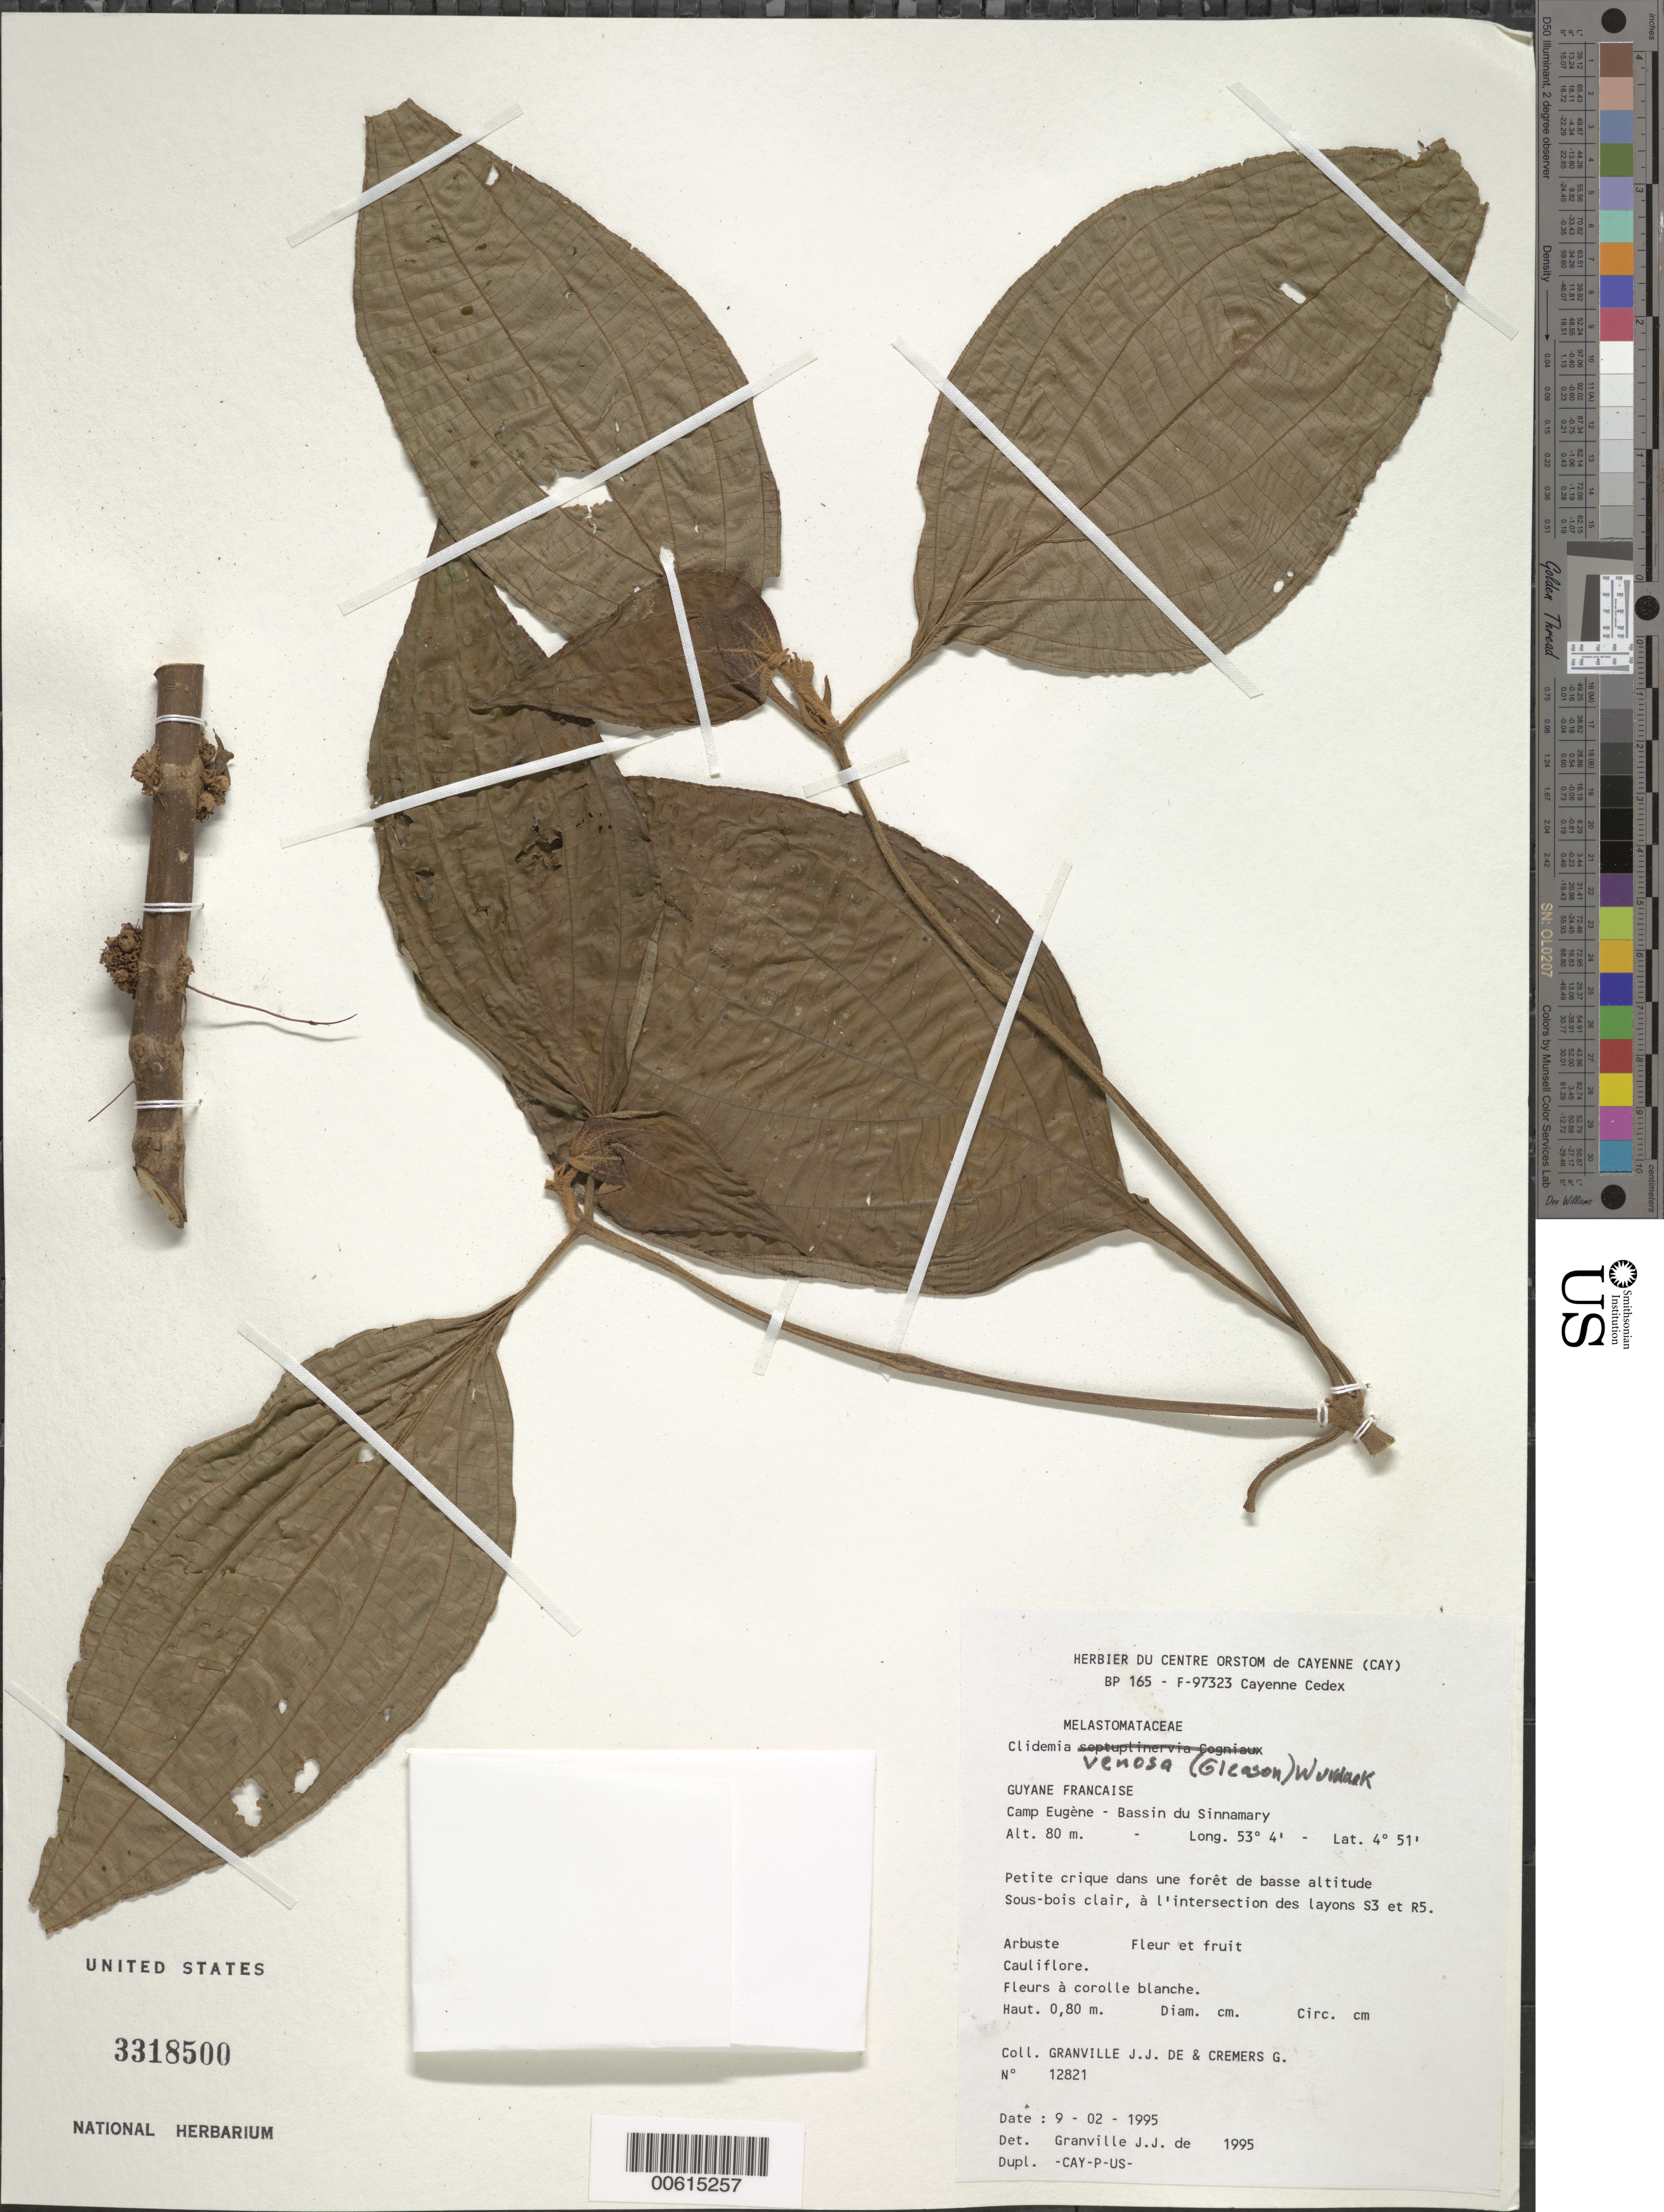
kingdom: Plantae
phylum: Tracheophyta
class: Magnoliopsida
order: Myrtales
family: Melastomataceae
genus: Clidemia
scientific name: Clidemia venosa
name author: (Gleason) Wurdack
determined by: Wurdack, John J., (US), US (UNITED STATES)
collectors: J.-J. de Granville & G. Cremers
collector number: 12821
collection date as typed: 9-Feb-95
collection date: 1995-02-09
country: French Guiana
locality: Camp Eugène, Bassin du Sinnamary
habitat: Petite crique dans une foret de basse altitude. Sous-bois cliar, a l'intersection des layons s3 et R5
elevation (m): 80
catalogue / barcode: US 3318500